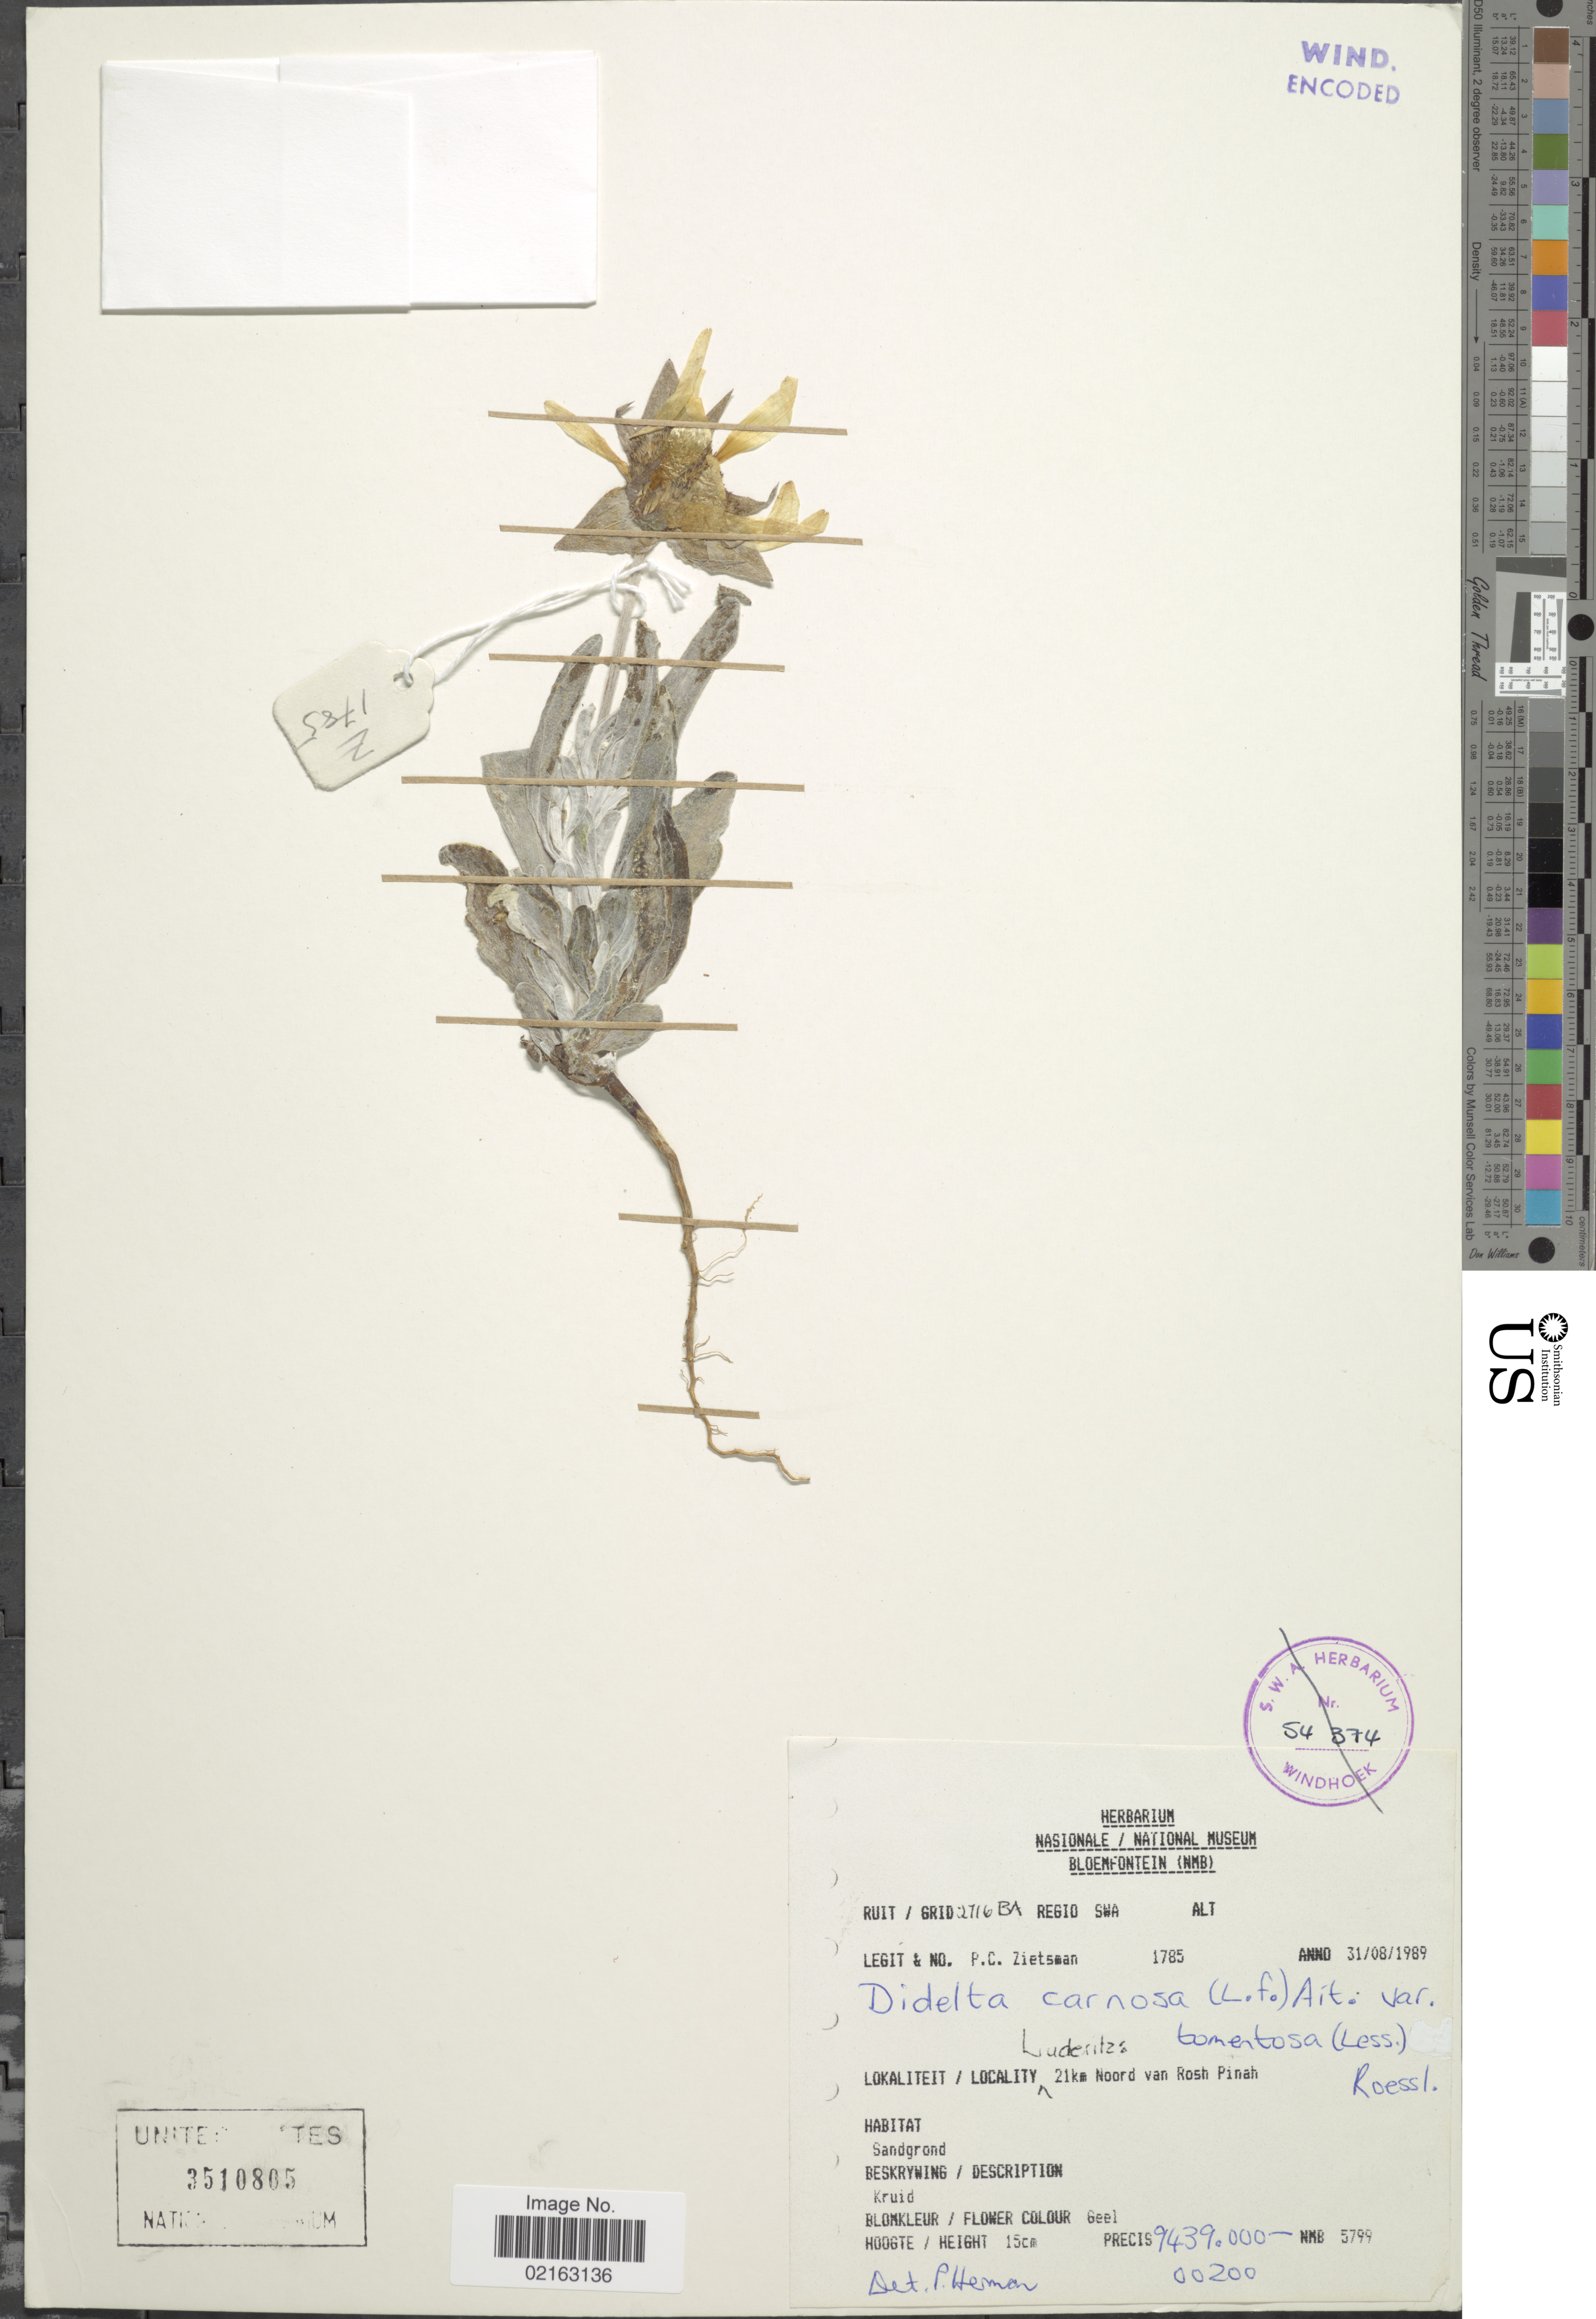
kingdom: Plantae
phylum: Tracheophyta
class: Magnoliopsida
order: Asterales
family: Asteraceae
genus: Didelta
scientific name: Didelta carnosa var. tomentosa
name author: (Less.) Roessler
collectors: P. Zietsman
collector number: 1785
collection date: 1989-08-31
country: Namibia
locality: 2716 BA. Swa. Luderitz 21km Noord van Rosh Pinah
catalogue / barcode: US 3510805